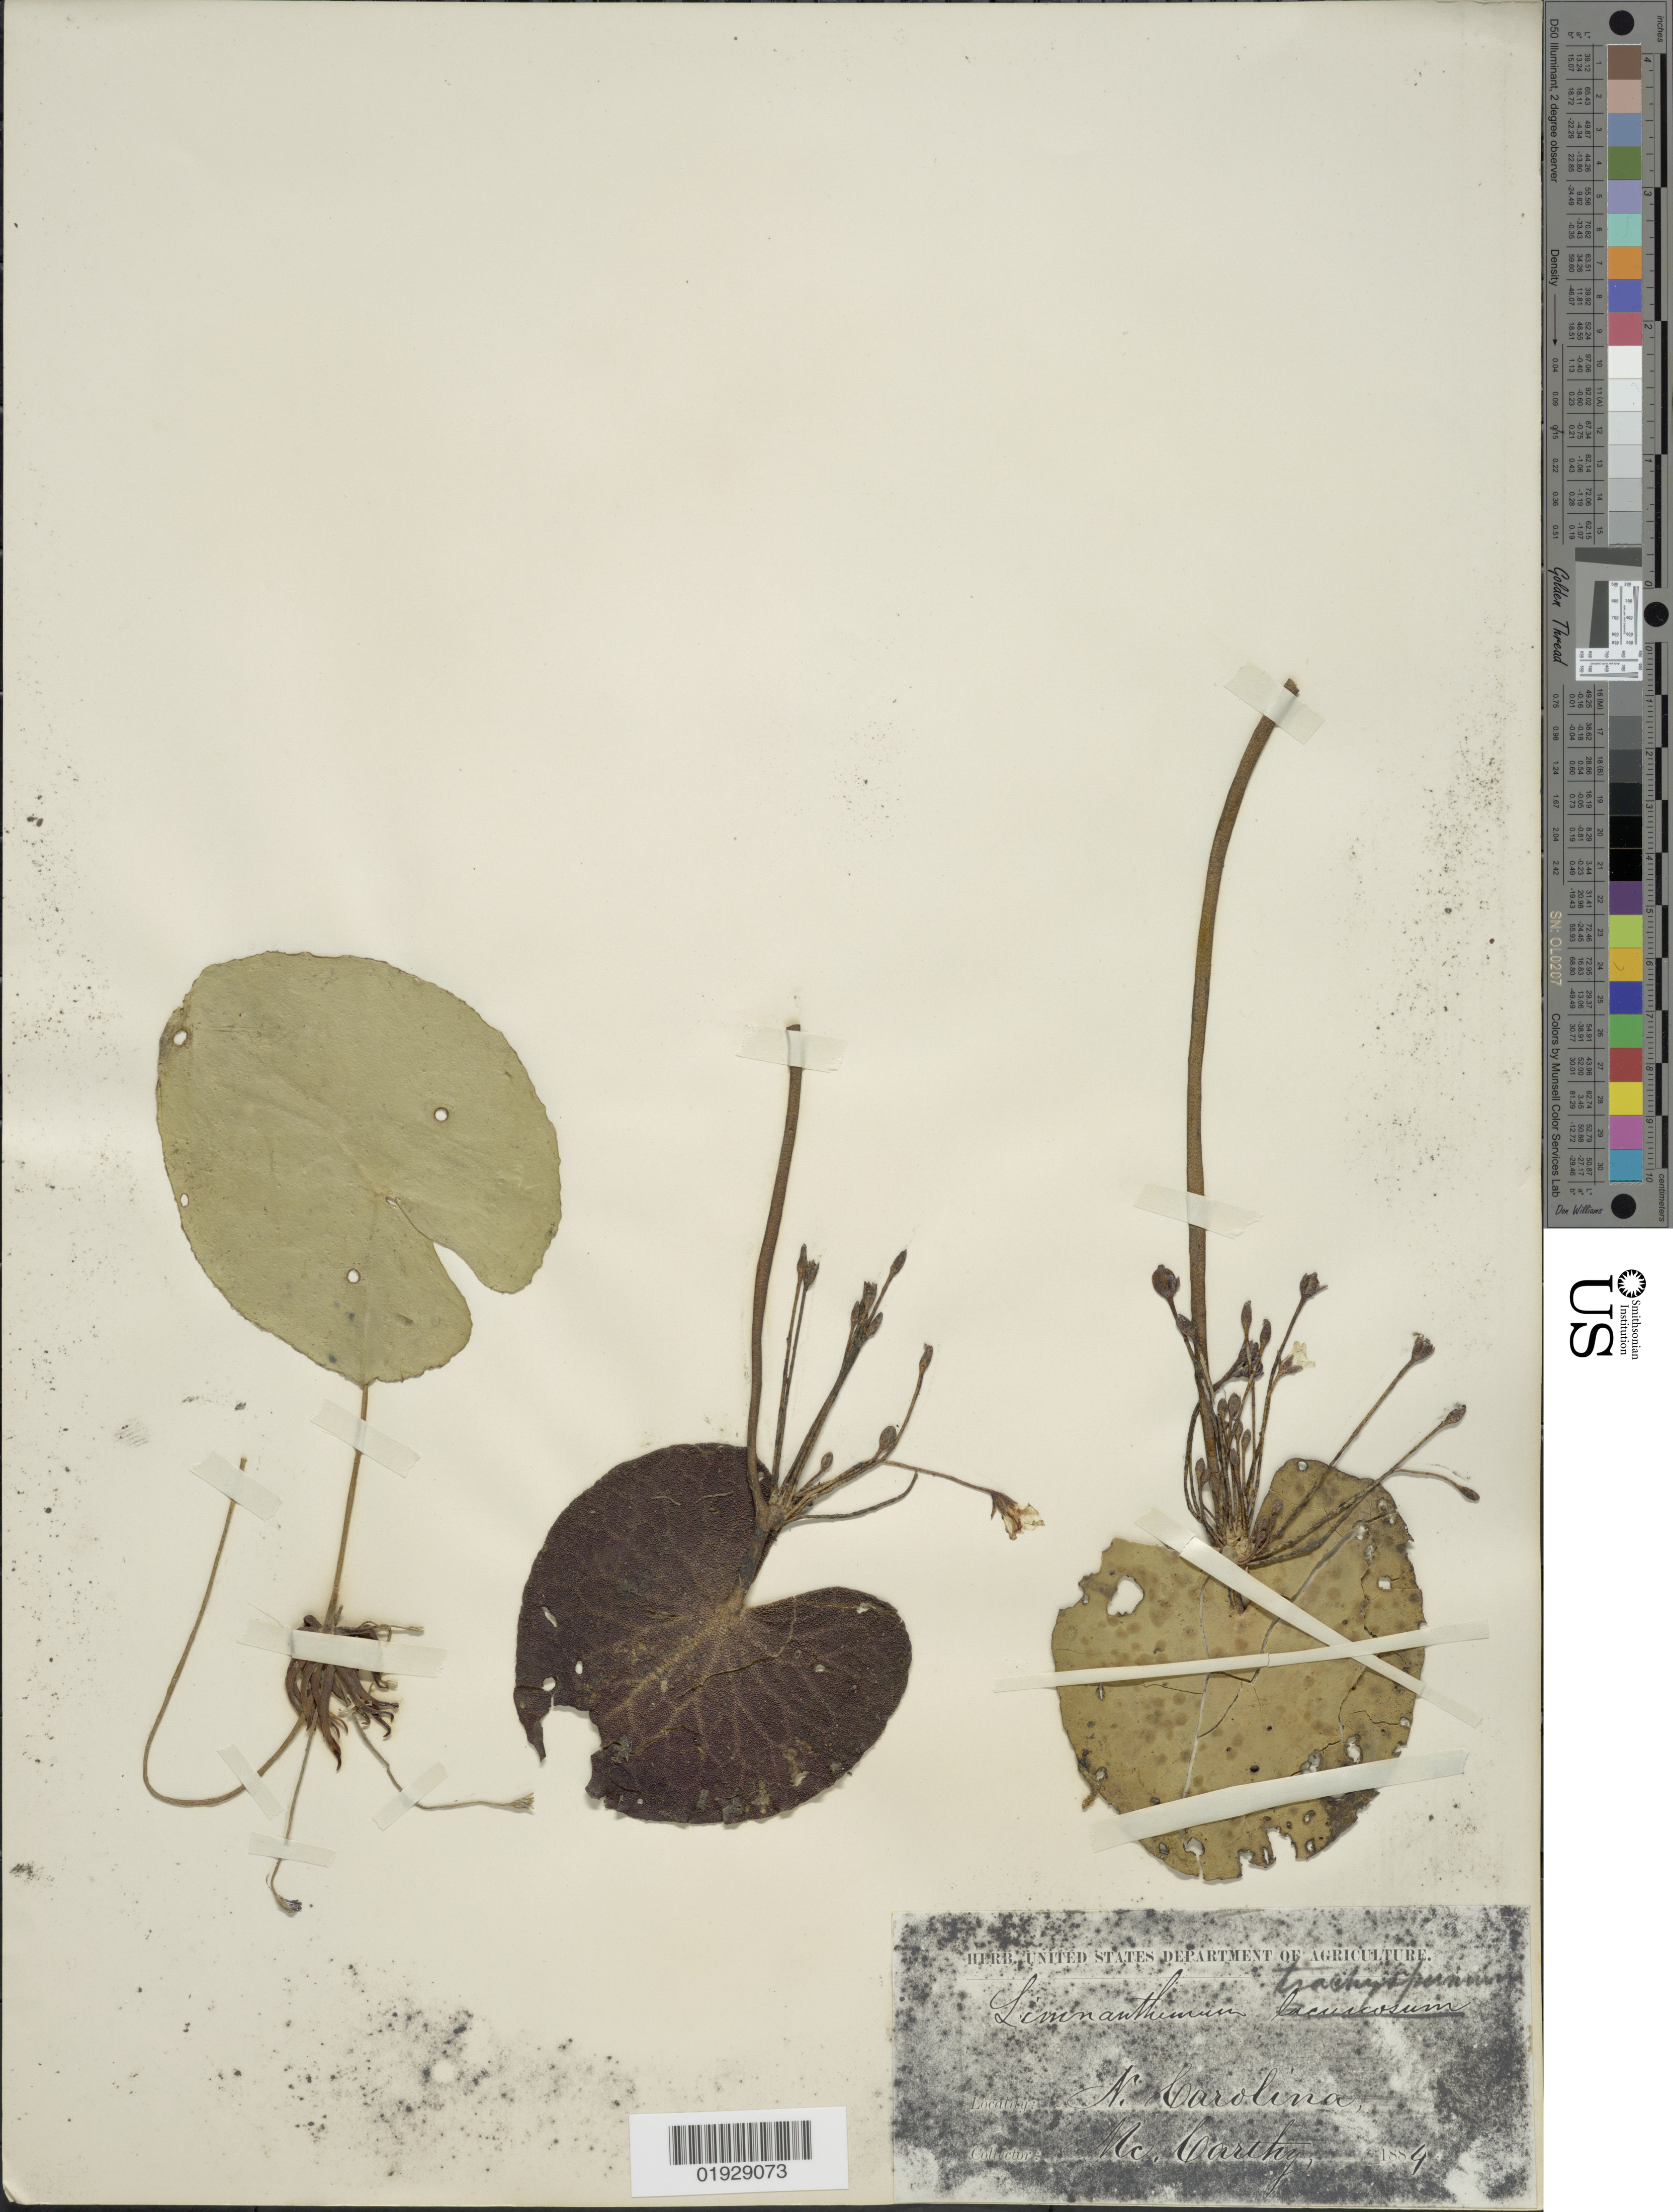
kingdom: Plantae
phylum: Tracheophyta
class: Magnoliopsida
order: Asterales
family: Menyanthaceae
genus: Nymphoides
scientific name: Nymphoides aquatica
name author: (J.F. Gmel.) Kuntze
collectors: -- McCarthy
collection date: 1884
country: United States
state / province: North Carolina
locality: N. Carolina.